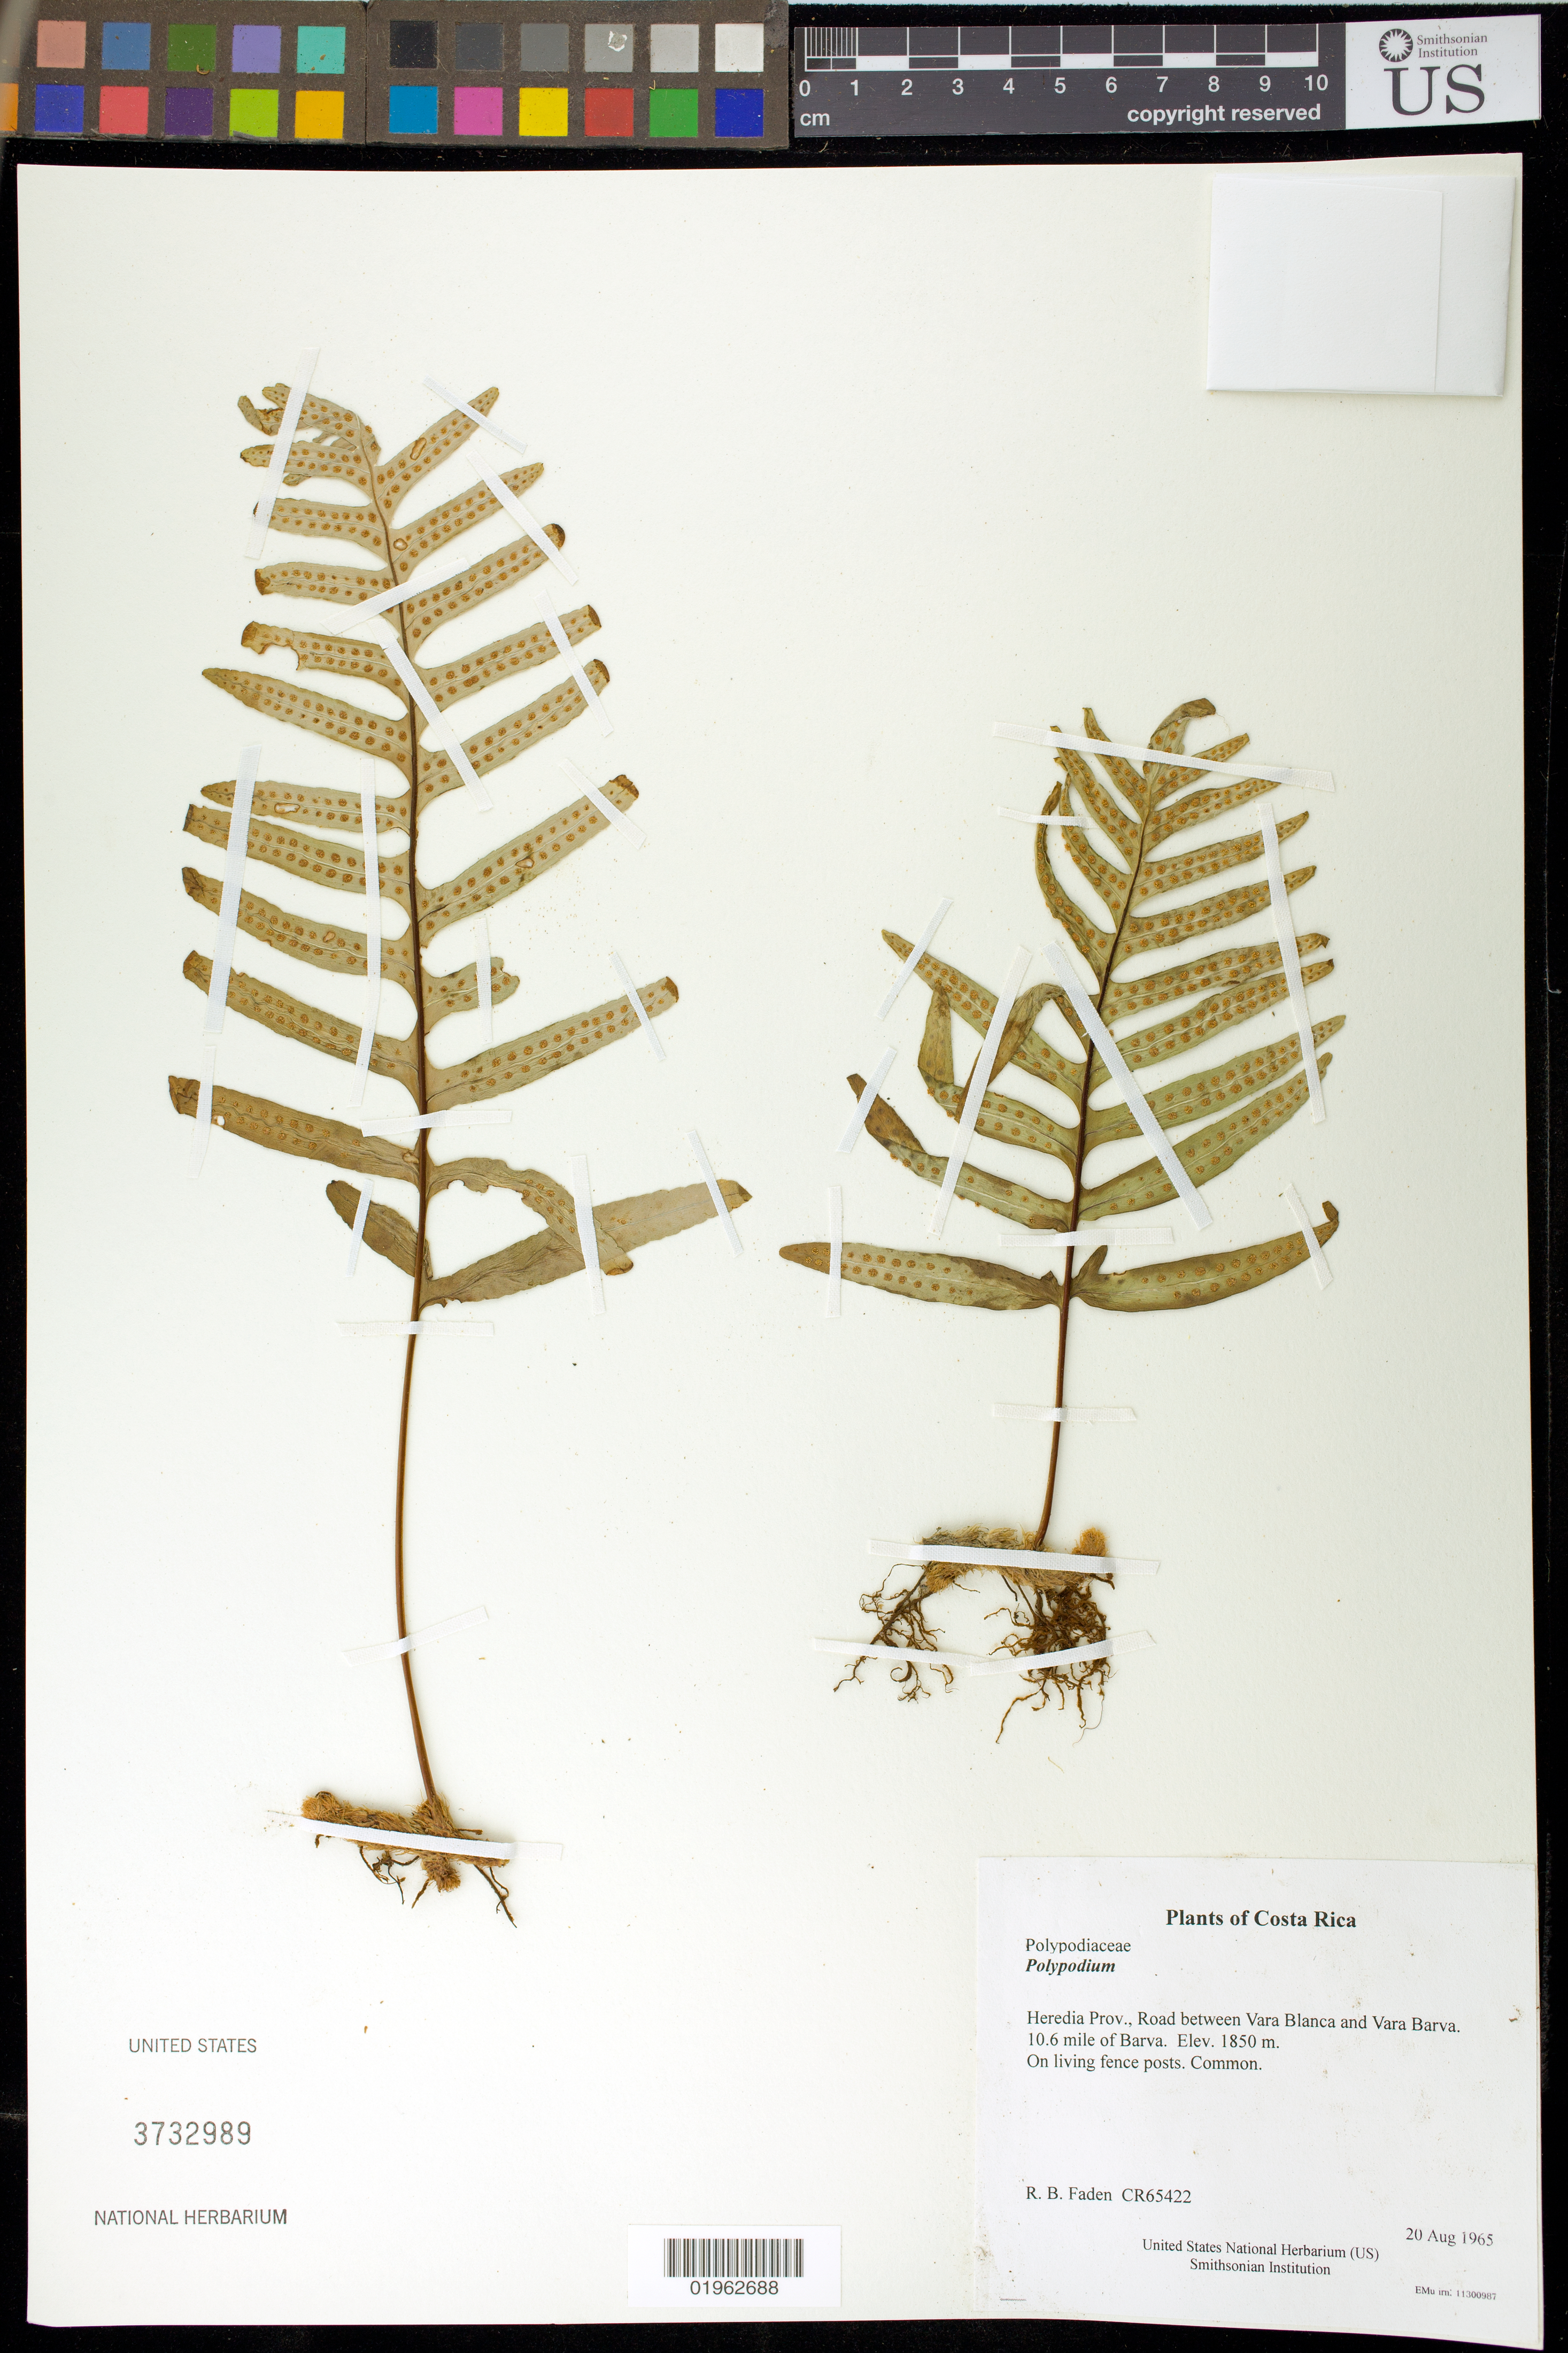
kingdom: Plantae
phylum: Tracheophyta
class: Polypodiopsida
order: Polypodiales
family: Polypodiaceae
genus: Polypodium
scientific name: Polypodium sp.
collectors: R. B. Faden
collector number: CR65422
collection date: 1965-08-20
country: Costa Rica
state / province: Heredia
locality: Road between Vara Blanca and Vara Barva. 10.6 mile of Barva.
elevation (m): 1850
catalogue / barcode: US 3732989